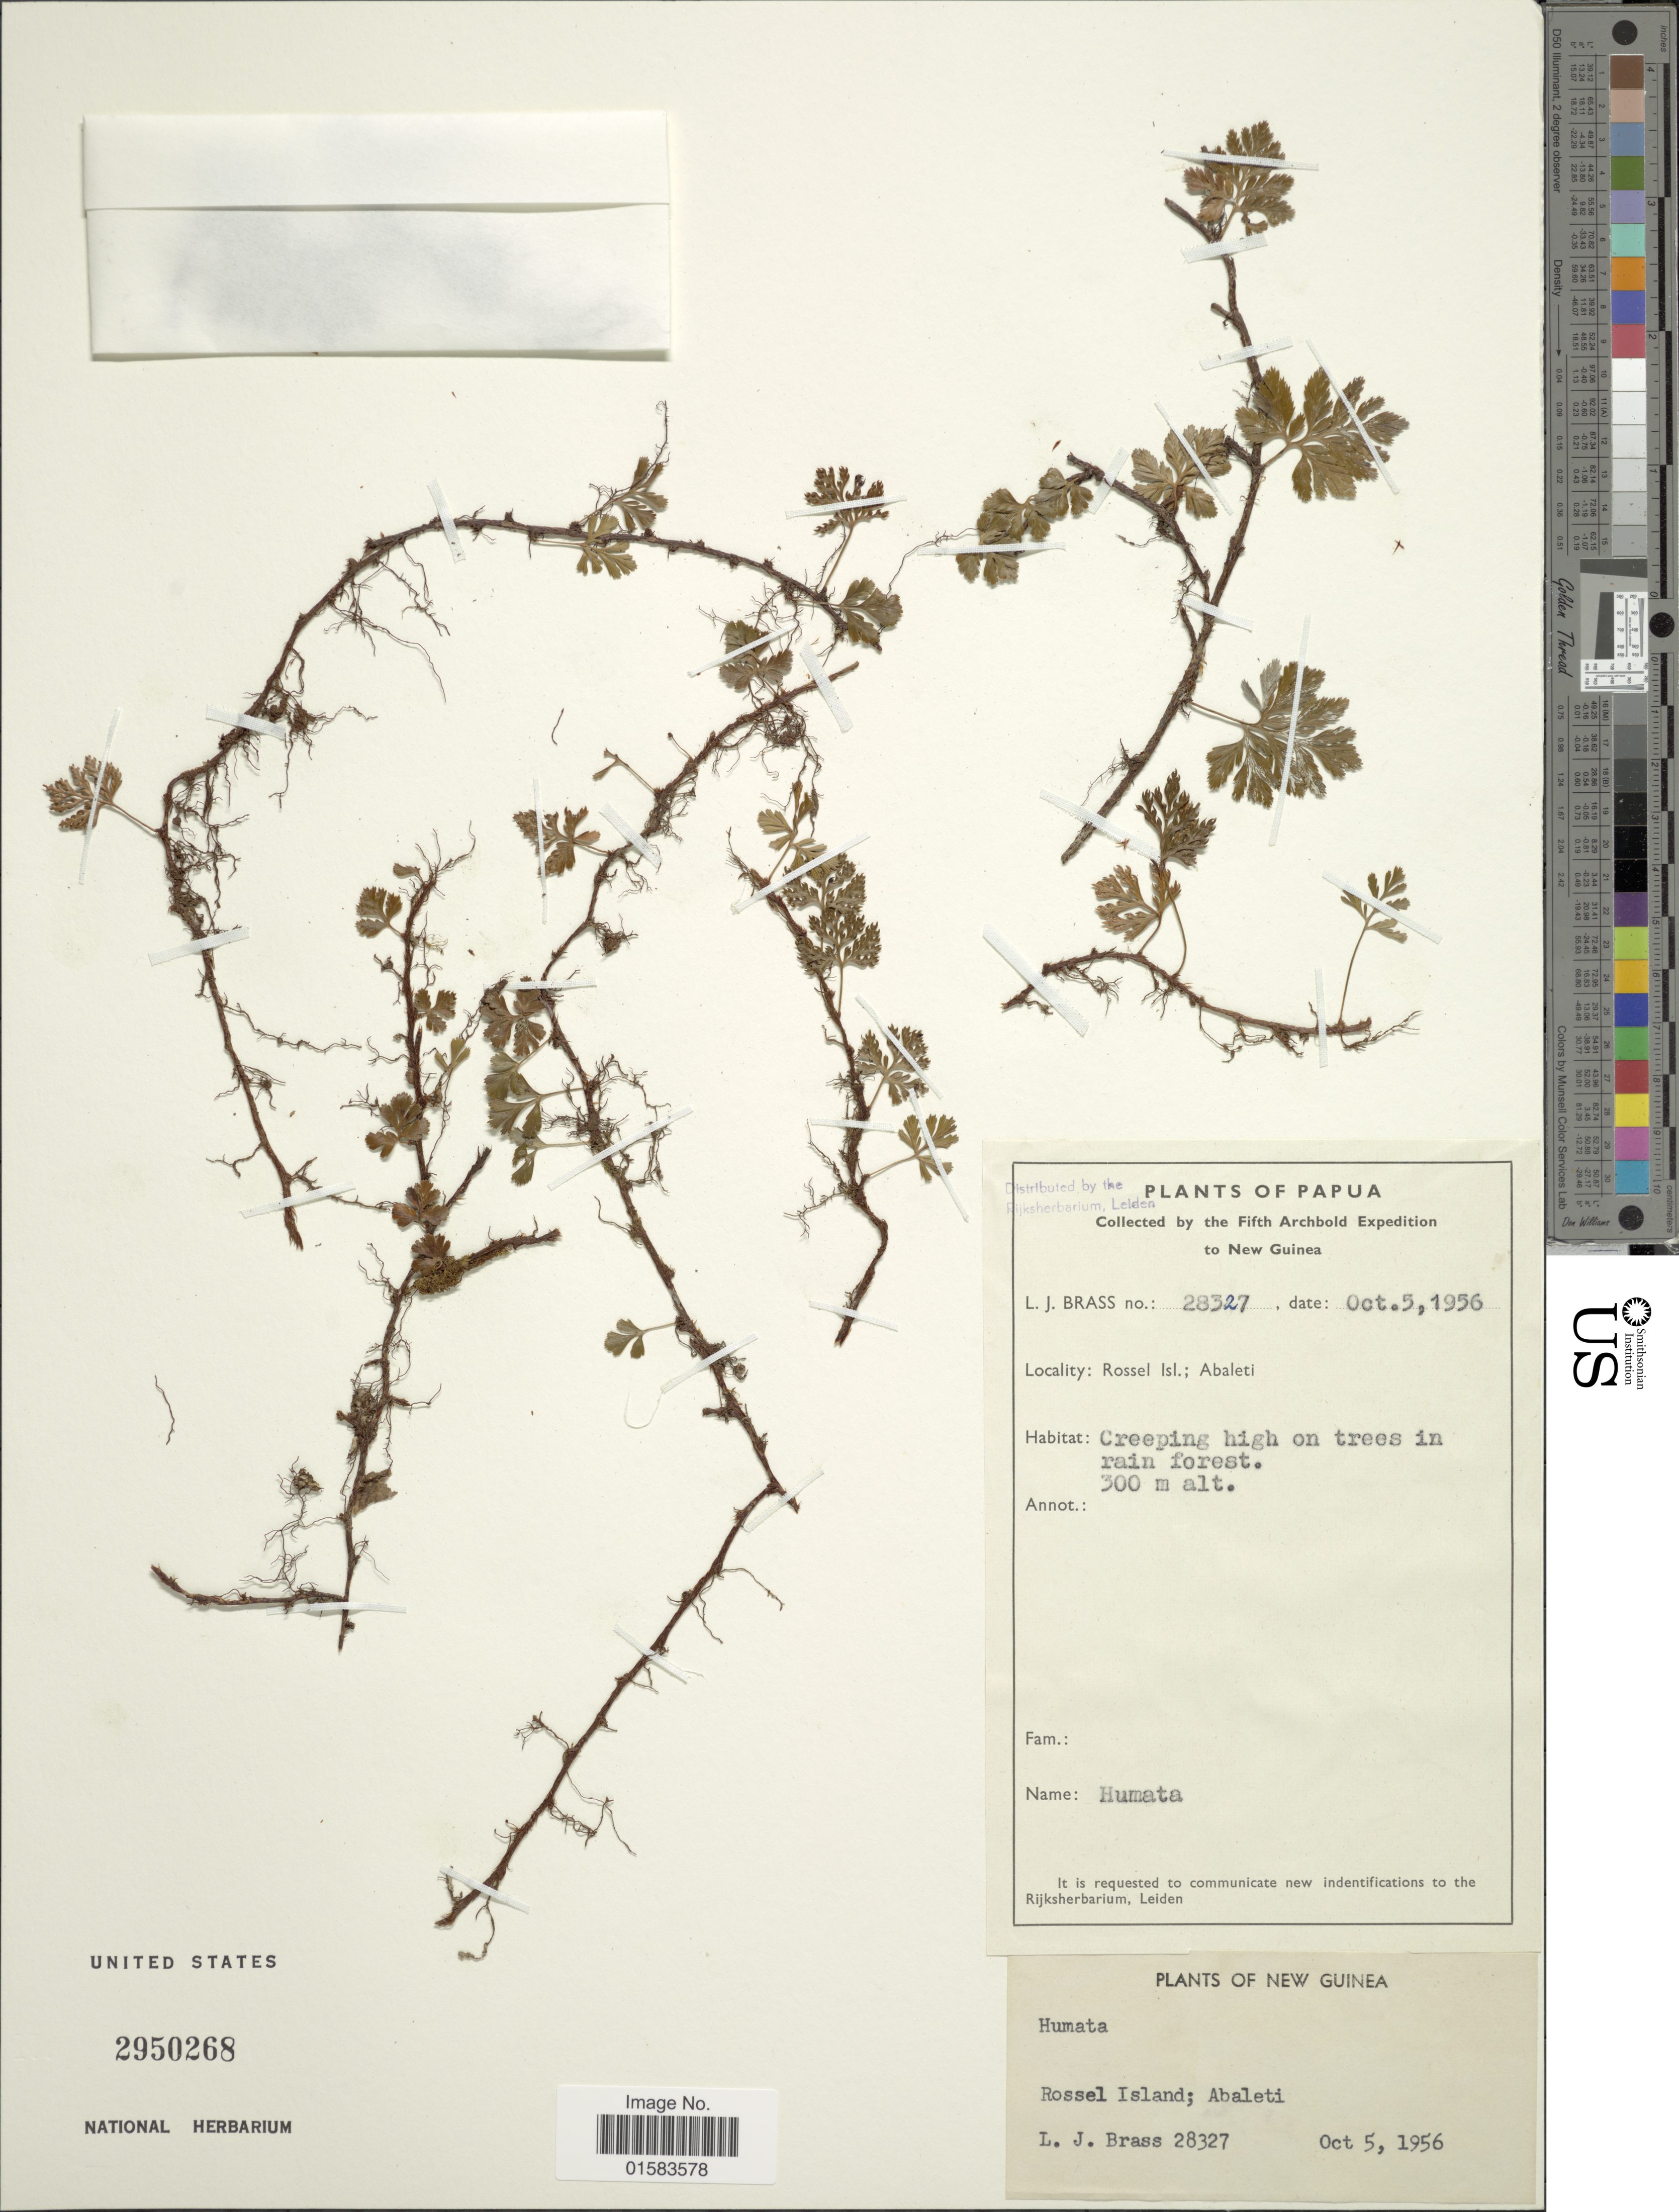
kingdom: Plantae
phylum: Tracheophyta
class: Polypodiopsida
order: Polypodiales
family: Davalliaceae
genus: Davallia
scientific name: Davallia sp.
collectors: L. J. Brass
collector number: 28327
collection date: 1956-10-05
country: Papua New Guinea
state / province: Morobe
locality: Rossel Isl., Abaleti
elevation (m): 300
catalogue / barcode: US 2950268